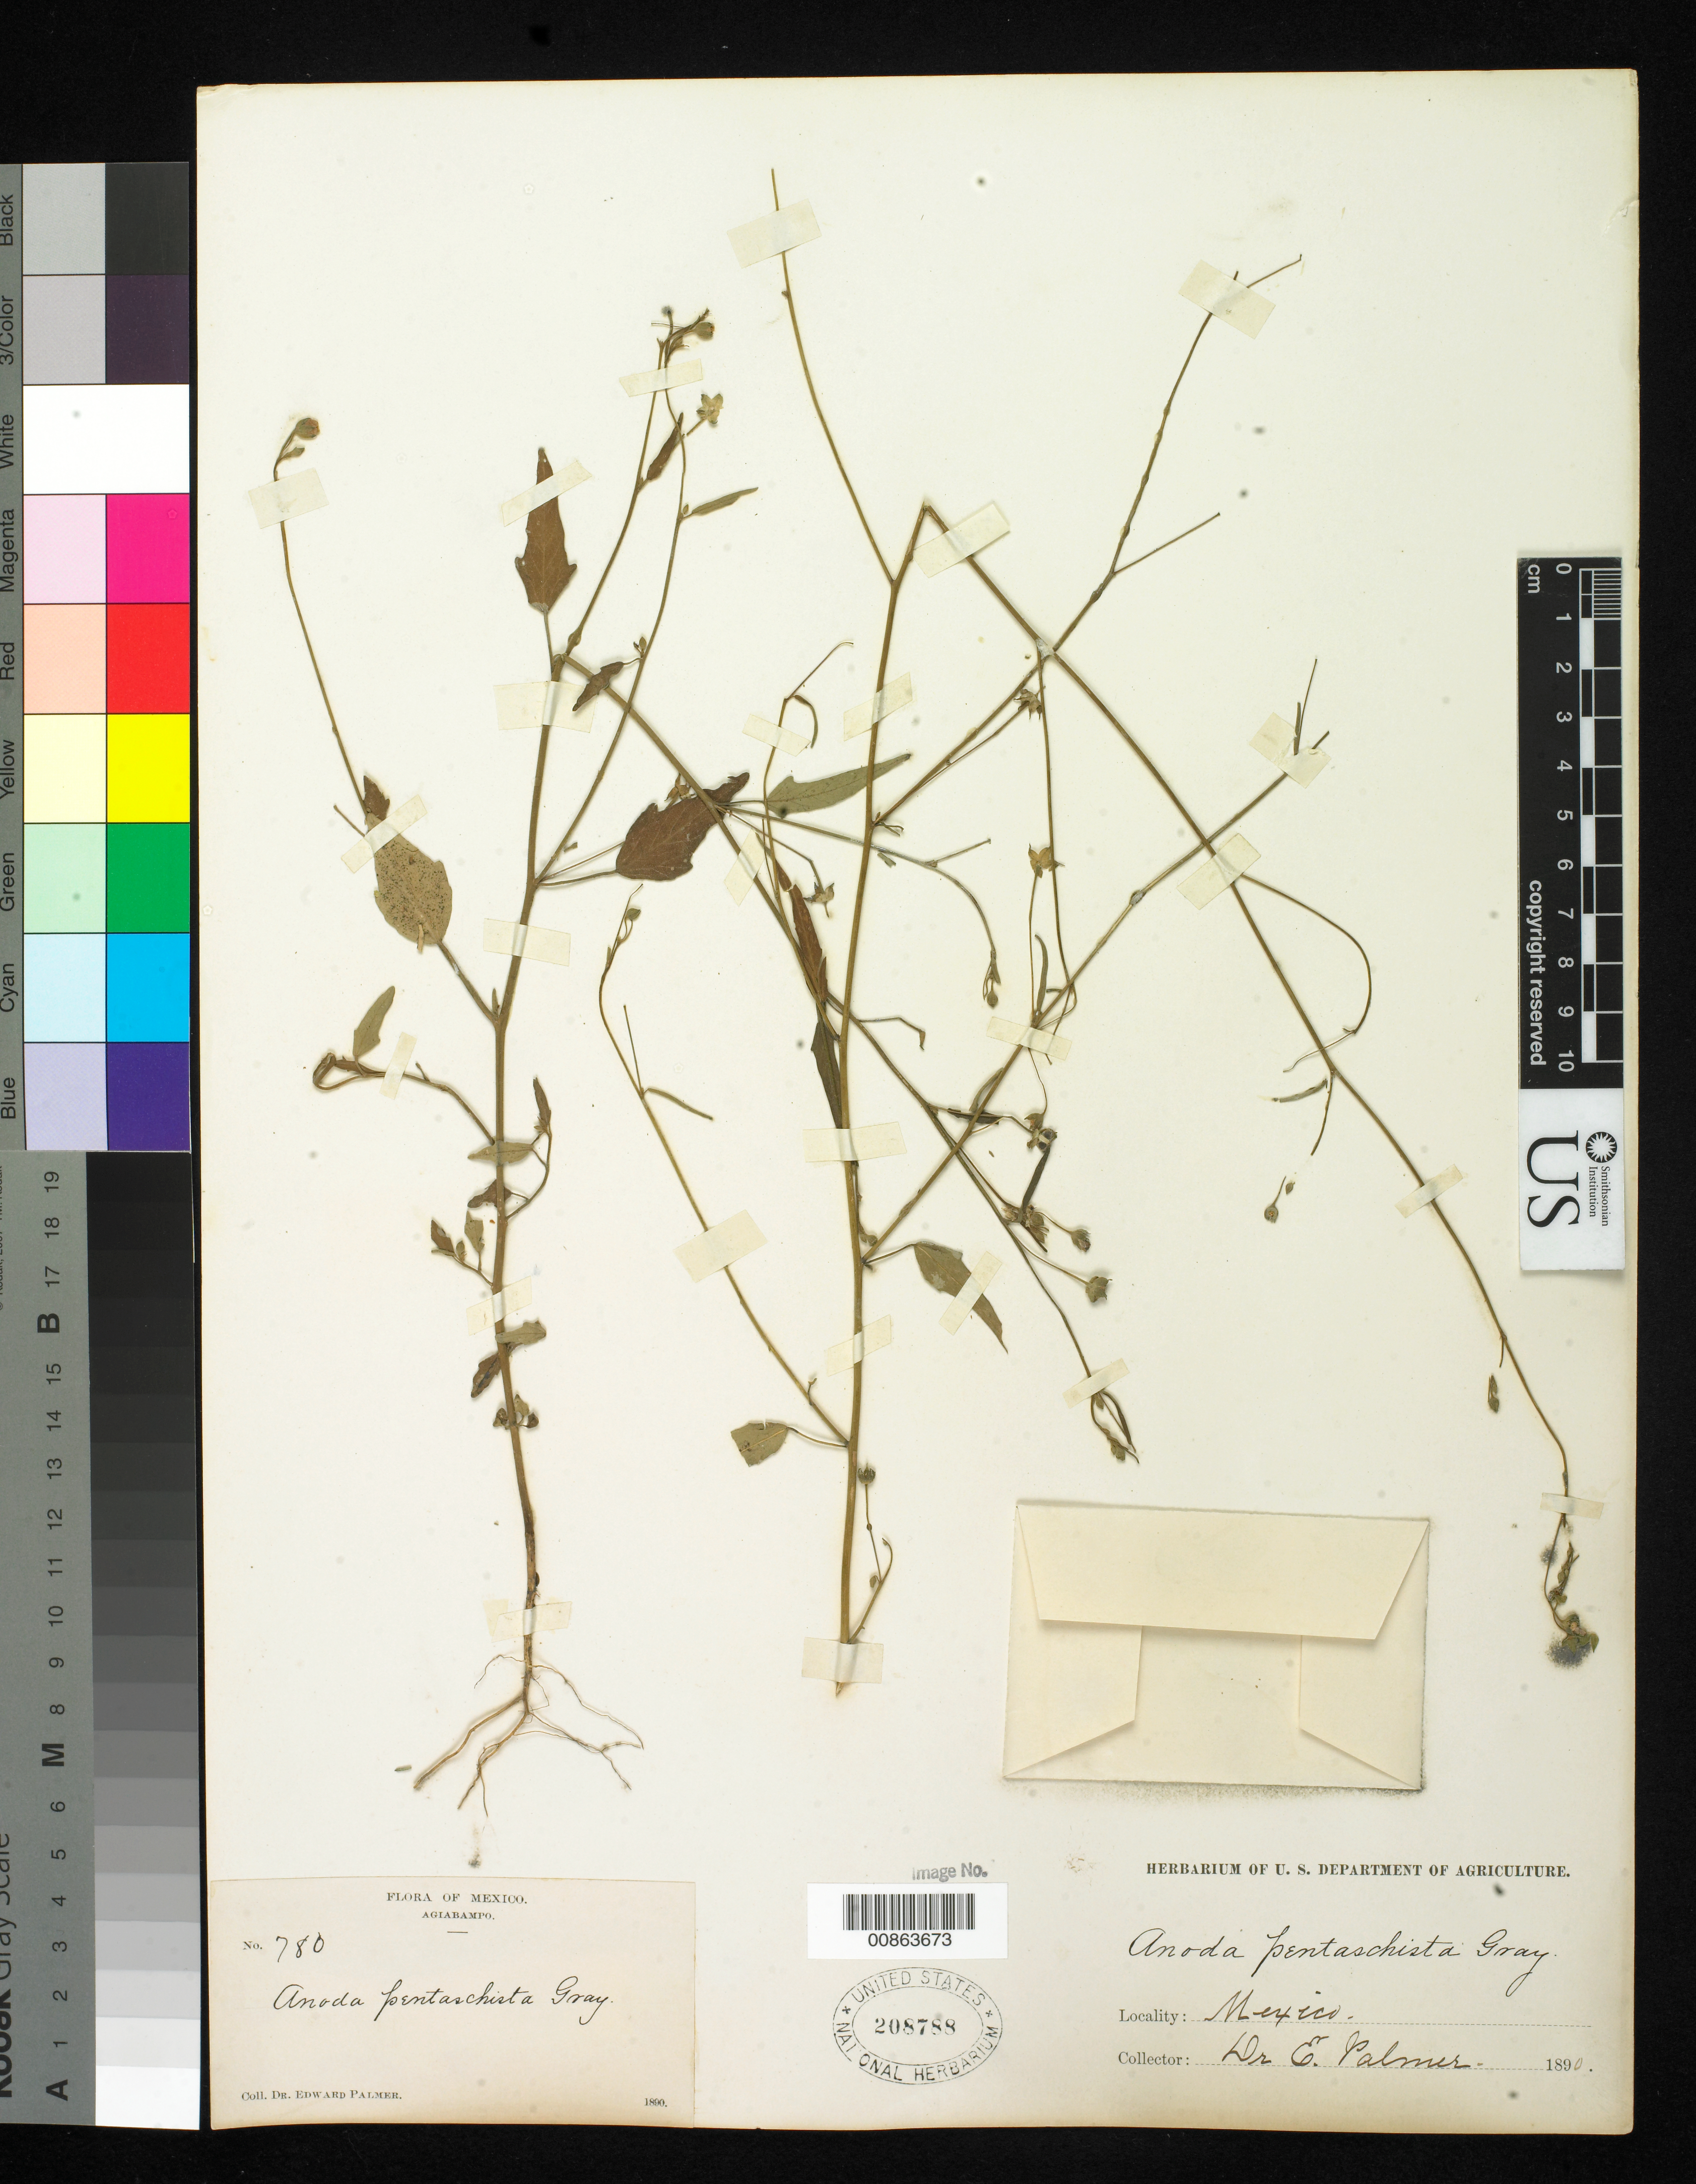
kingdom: Plantae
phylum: Tracheophyta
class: Magnoliopsida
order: Malvales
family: Malvaceae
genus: Anoda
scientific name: Anoda pentaschista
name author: A. Gray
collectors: E. Palmer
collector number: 780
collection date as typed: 1890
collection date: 1890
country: Mexico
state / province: Sonora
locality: Agiabampo, Sonora.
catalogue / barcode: US 208788